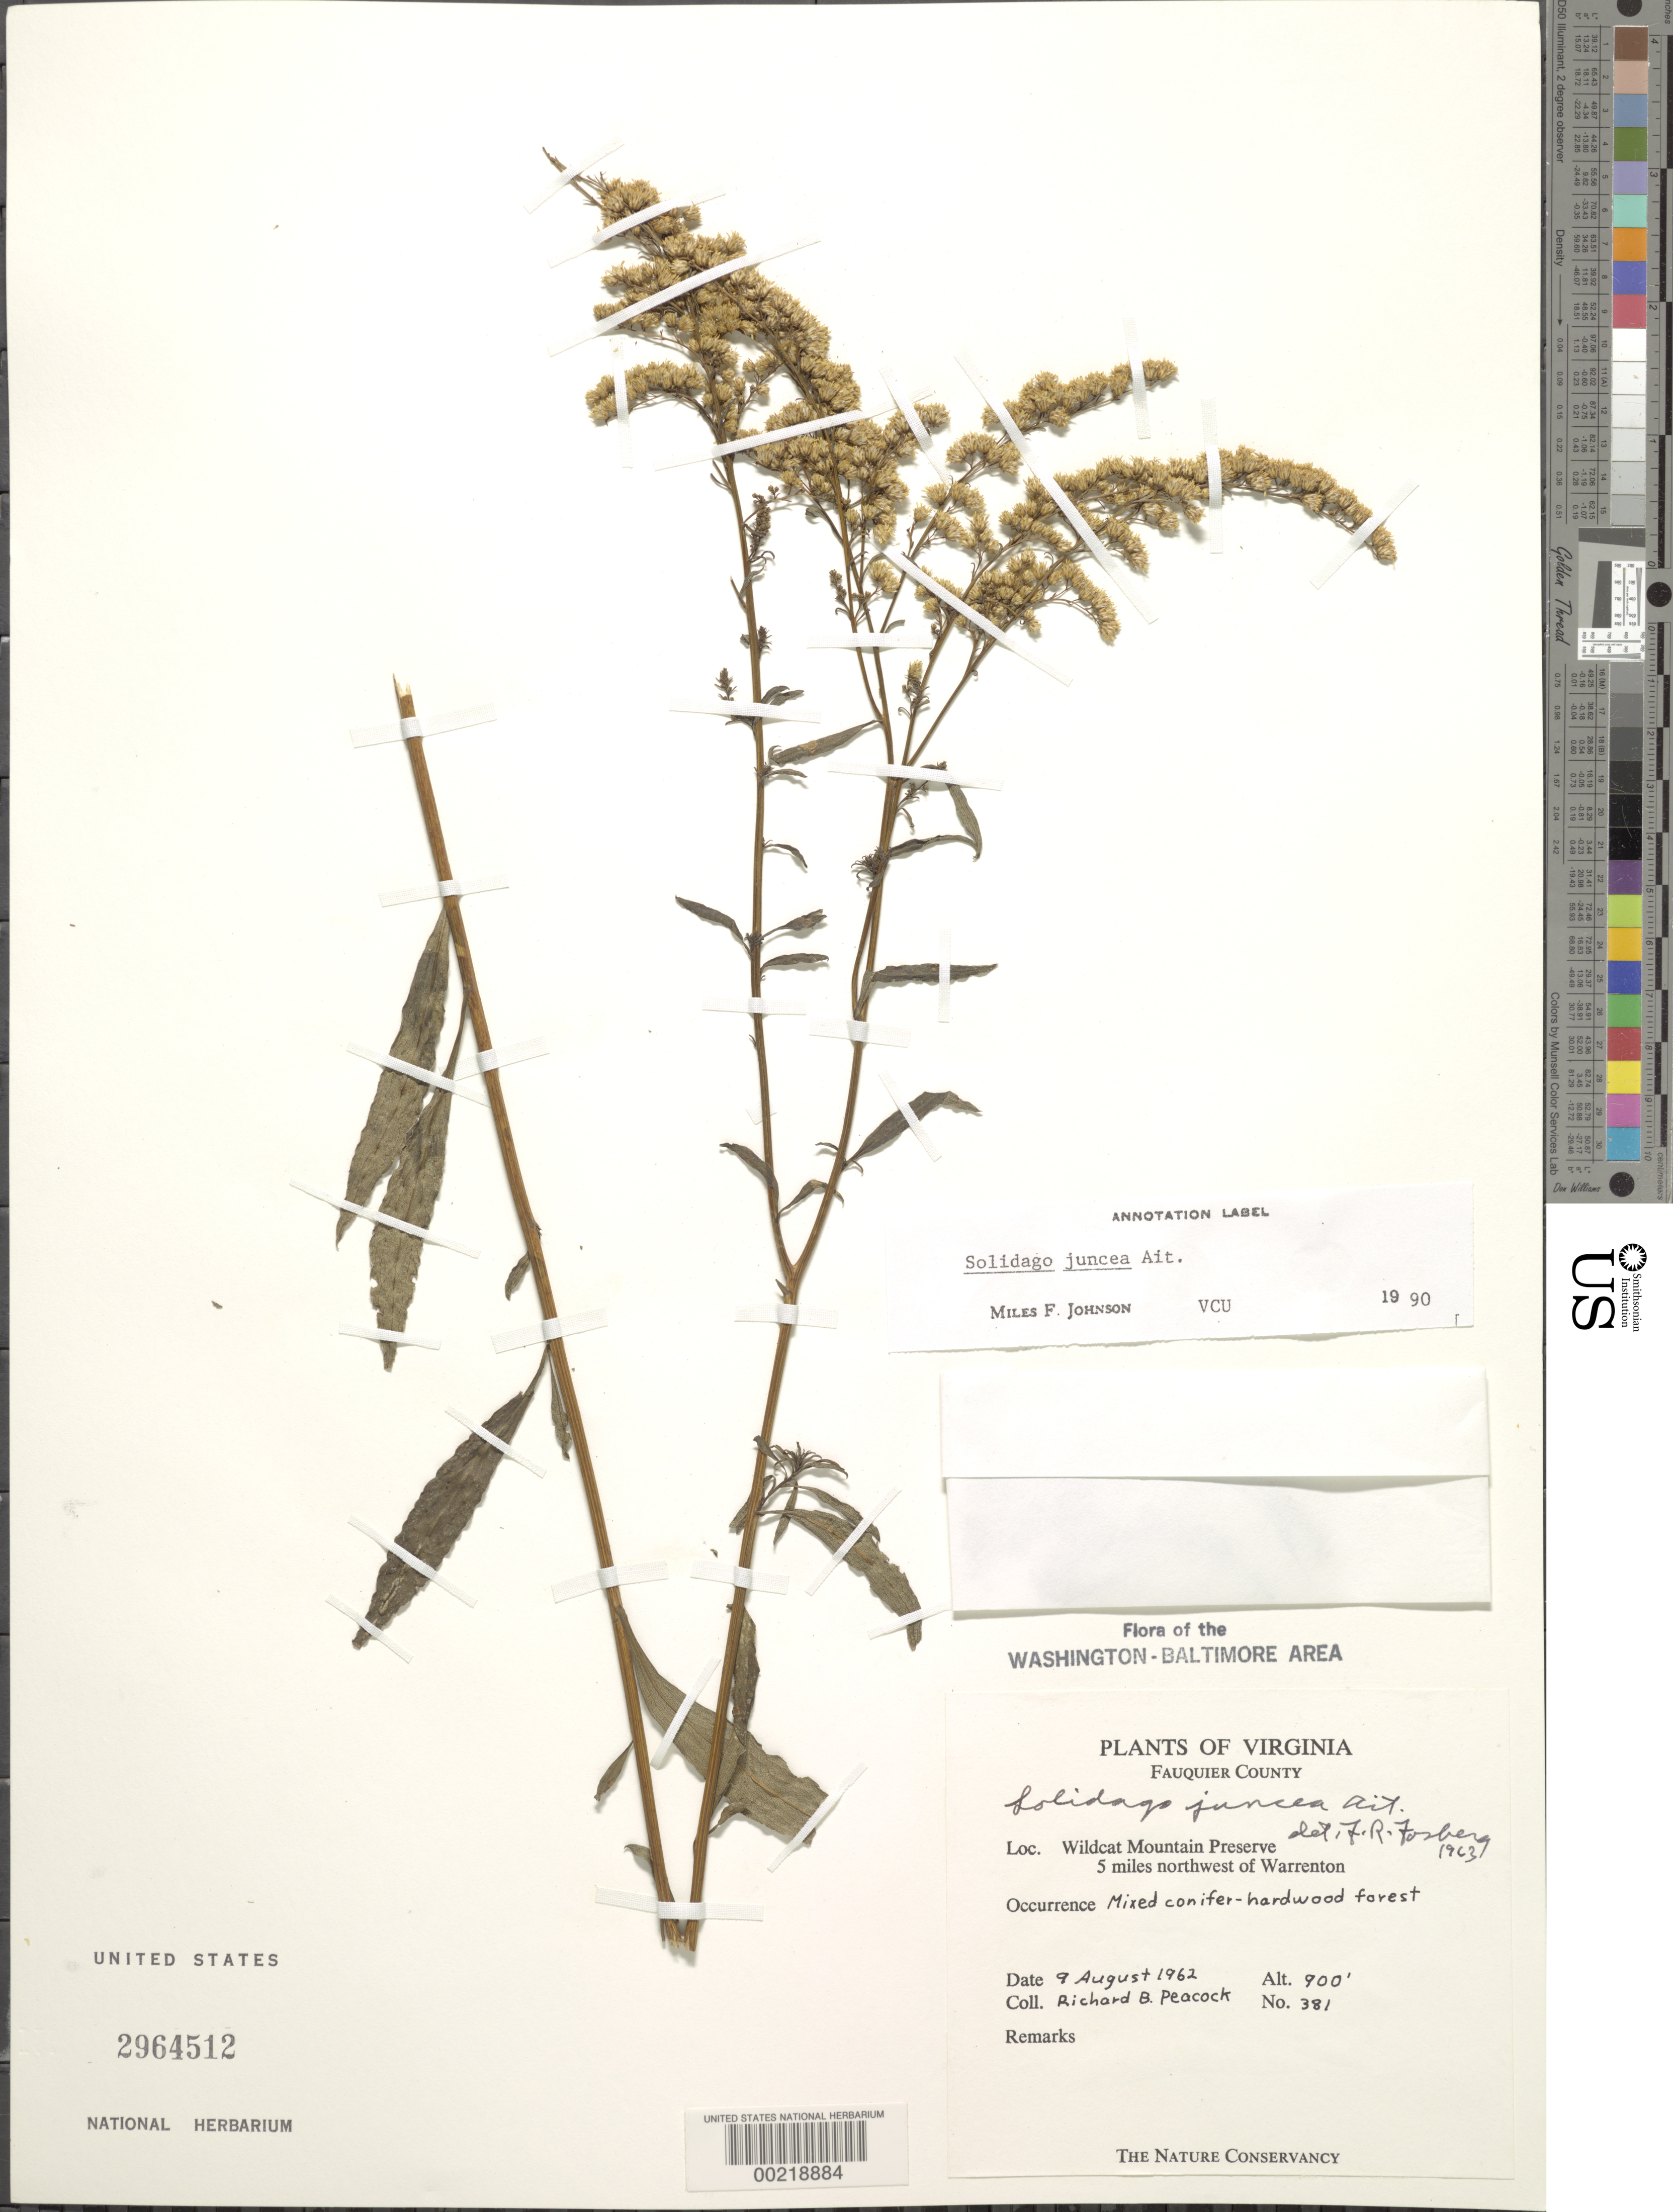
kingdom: Plantae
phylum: Tracheophyta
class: Magnoliopsida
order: Asterales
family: Asteraceae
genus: Solidago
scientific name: Solidago juncea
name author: Aiton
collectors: R. Peacock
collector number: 381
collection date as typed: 09 Aug 1962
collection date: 1962-08-09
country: United States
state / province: Virginia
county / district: Fauquier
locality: Wildcat Mountain Preserve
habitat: Mixed conifer-hardwood forest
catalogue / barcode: US 2964512